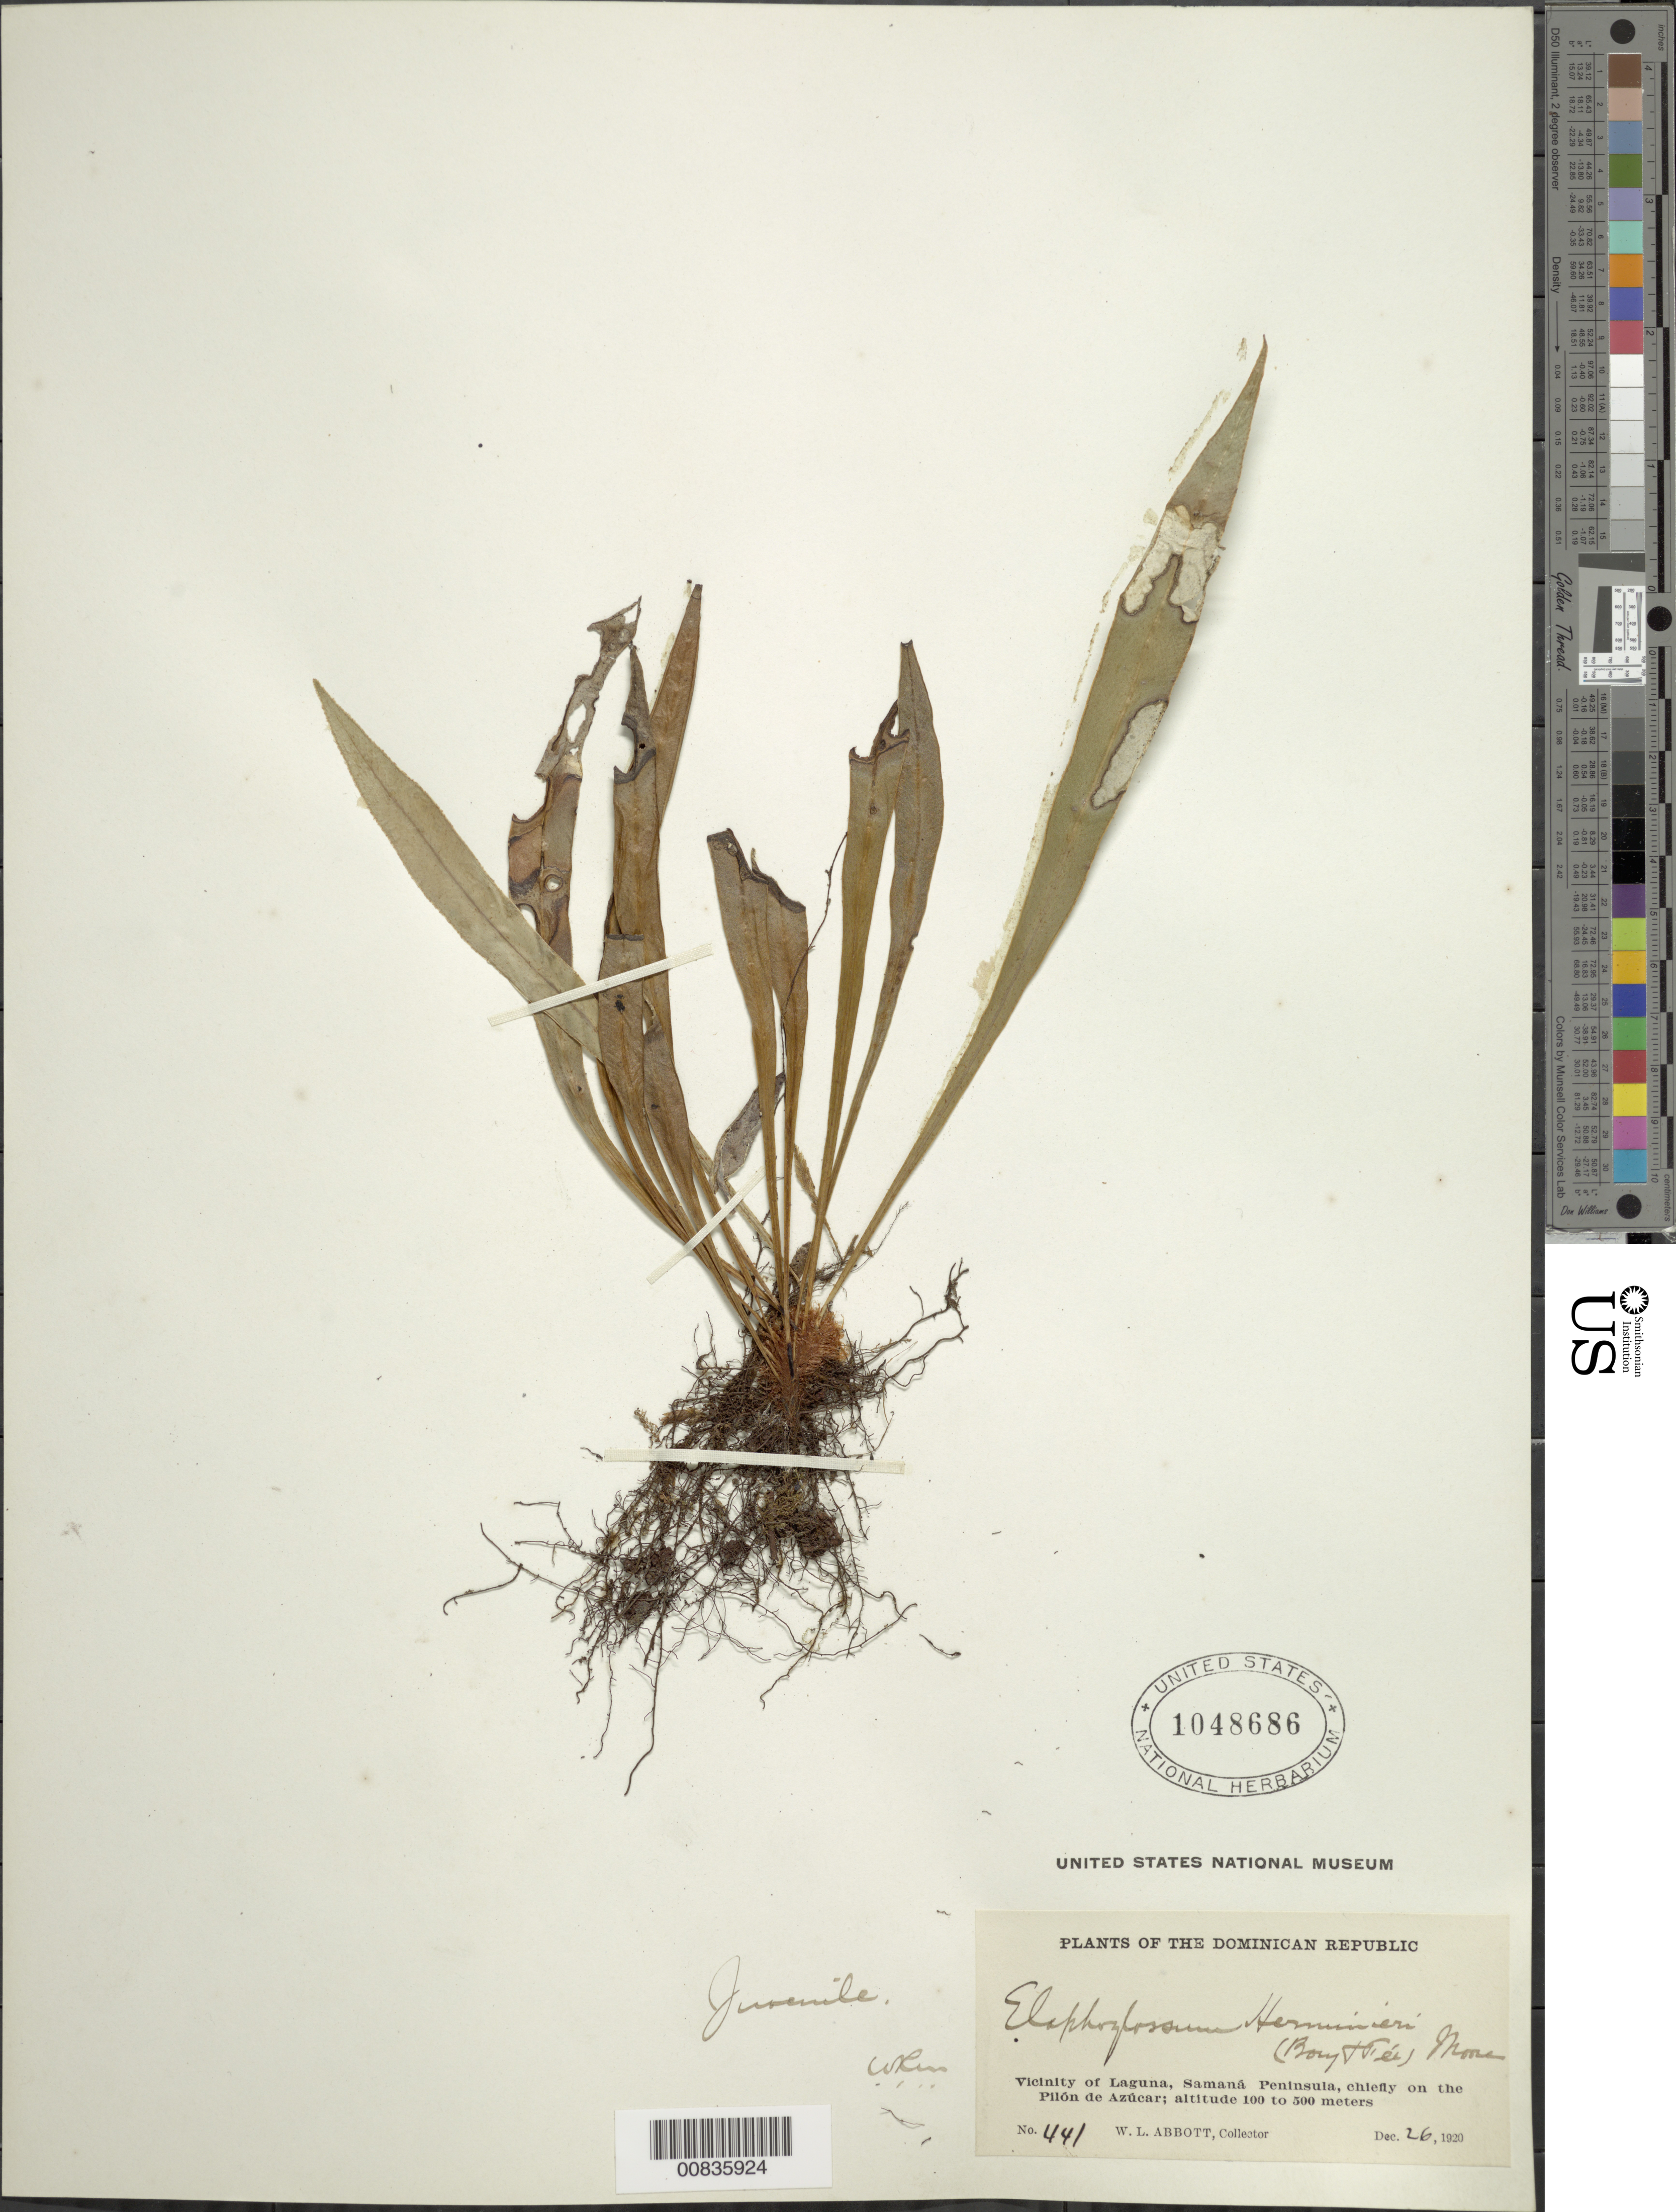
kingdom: Plantae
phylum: Tracheophyta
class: Polypodiopsida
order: Polypodiales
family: Dryopteridaceae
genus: Elaphoglossum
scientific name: Elaphoglossum herminieri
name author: (Bory & Fée) T. Moore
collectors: W. L. Abbott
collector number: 441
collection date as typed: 26 Dec 1920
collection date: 1920-12-26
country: Dominican Republic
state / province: Samana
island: Hispaniola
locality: Laguna vicinity, Samaná Peninsula, chiefly on the Pilón de Azúcar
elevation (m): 100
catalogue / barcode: US 1048686